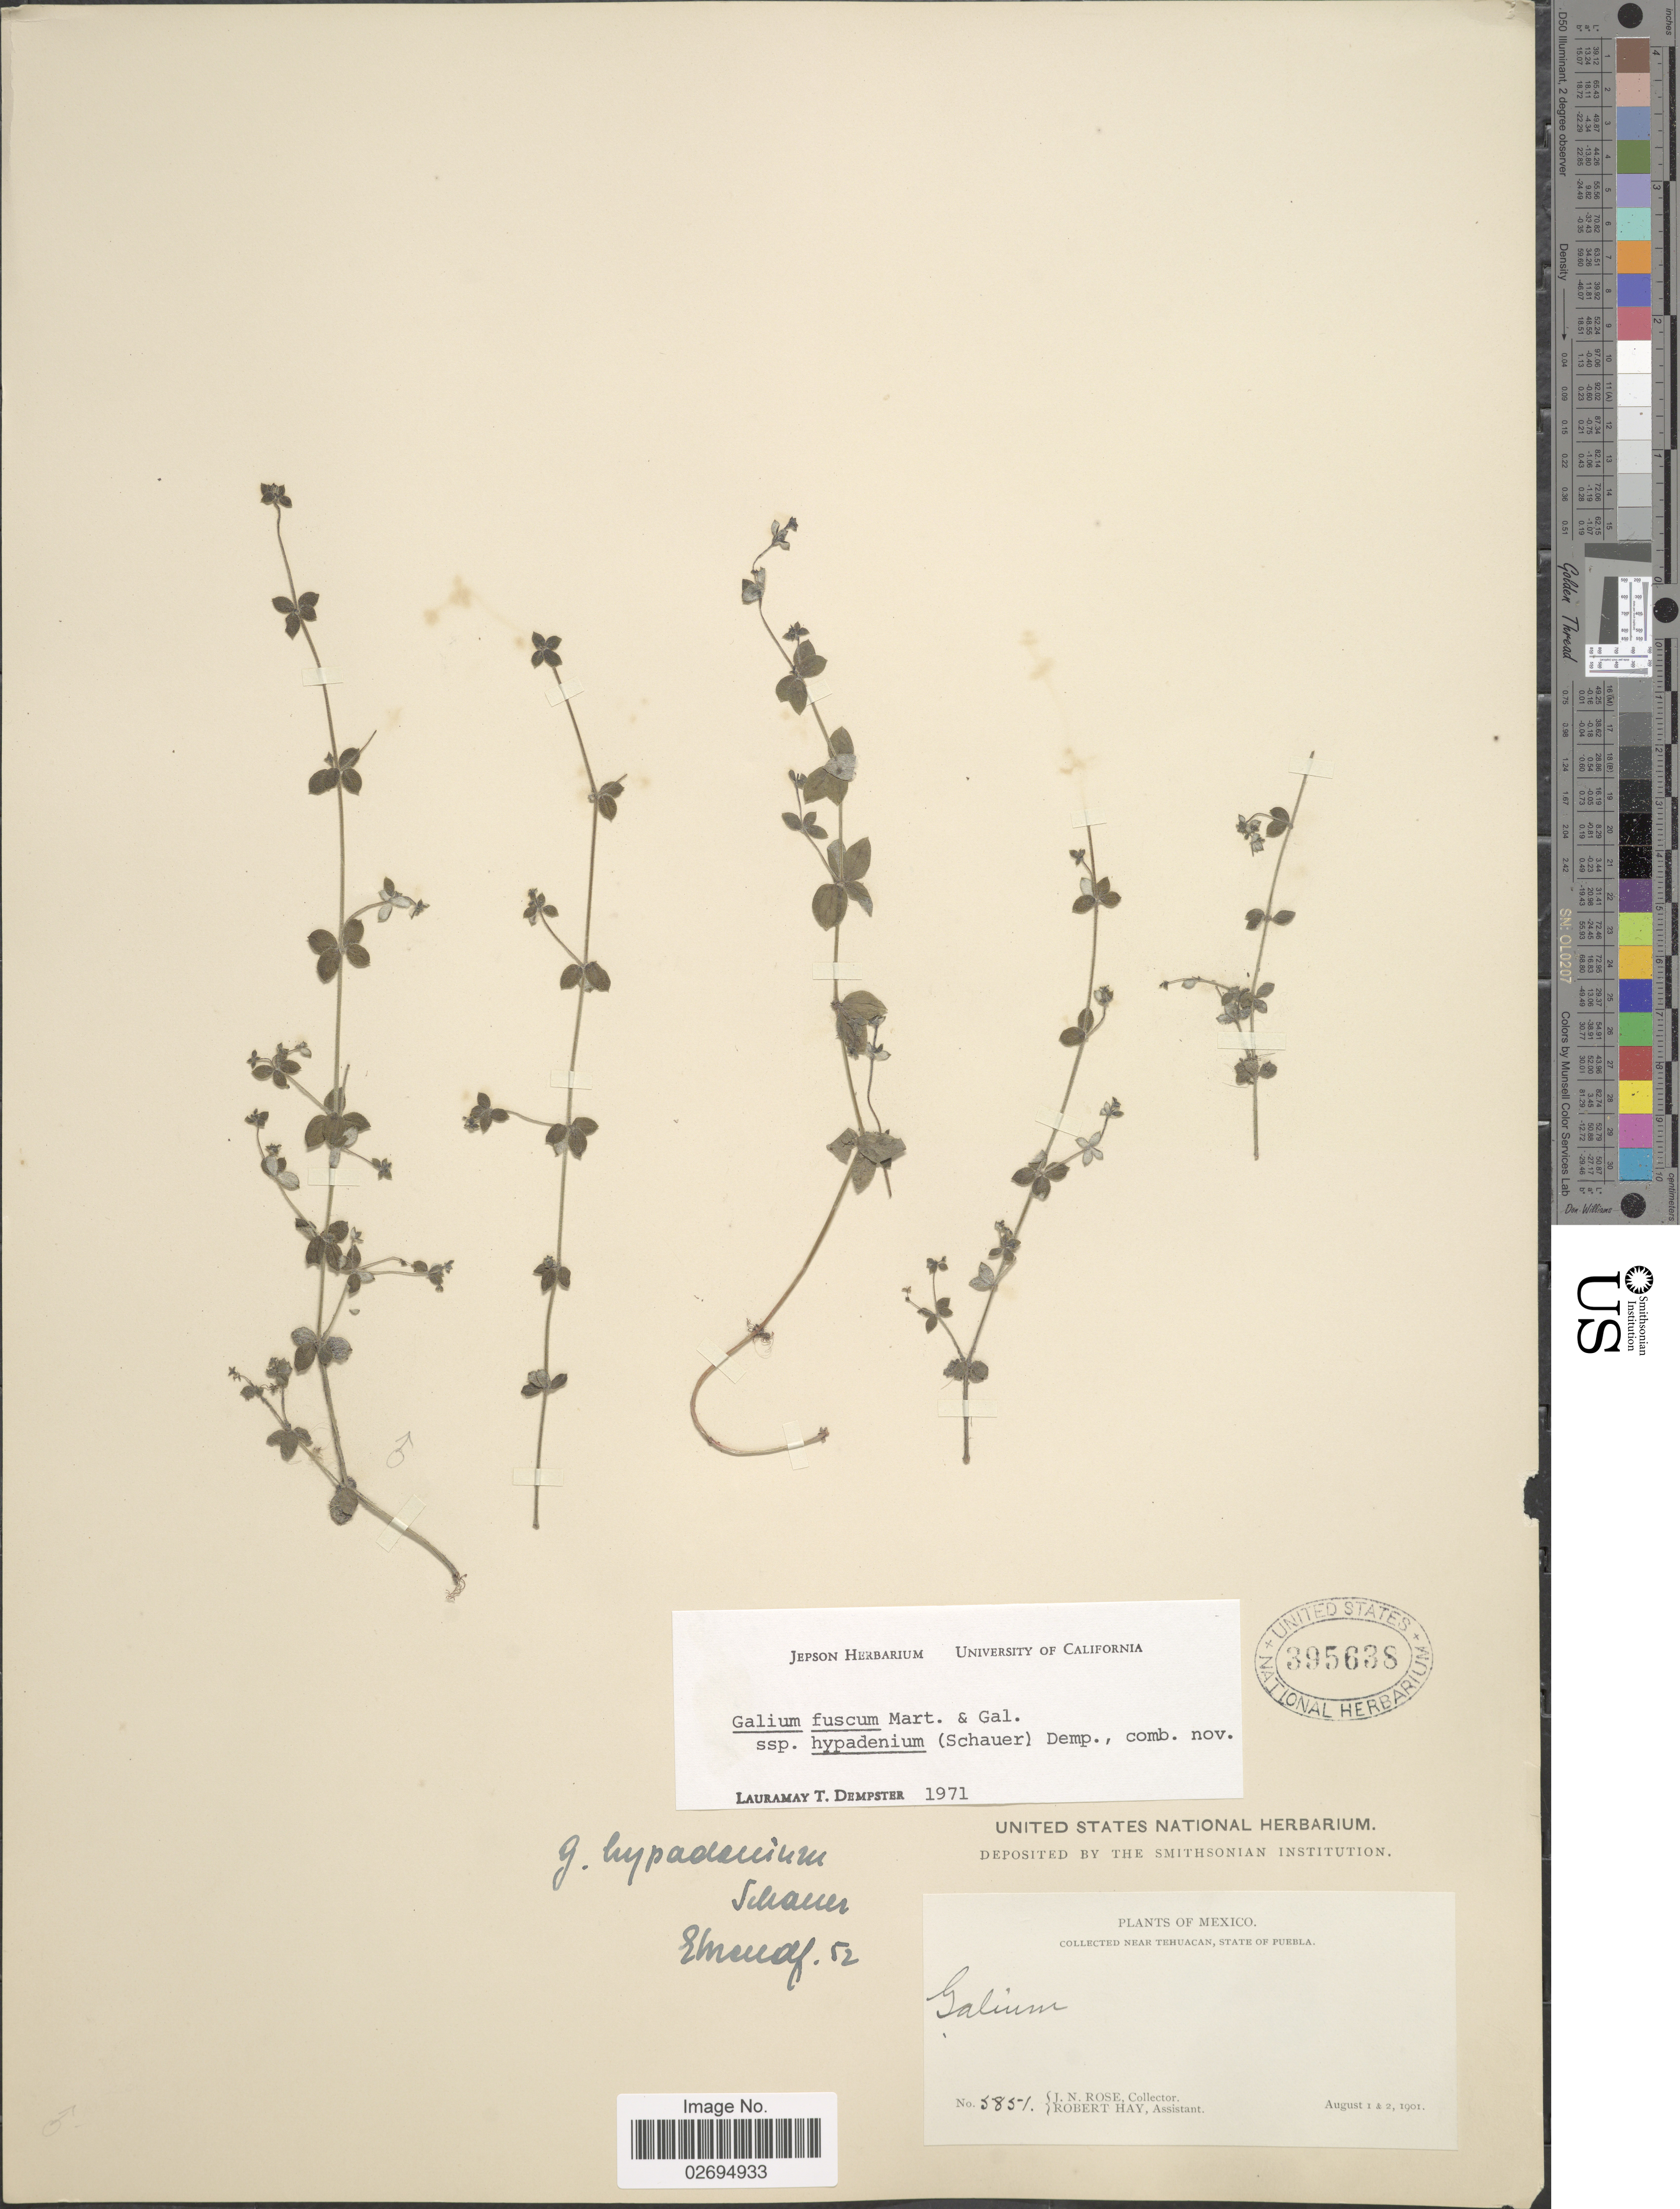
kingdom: Plantae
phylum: Tracheophyta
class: Magnoliopsida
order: Gentianales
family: Rubiaceae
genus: Galium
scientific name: Galium fuscum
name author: M. Martens & Galeotti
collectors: J. N. Rose & R. H. Hay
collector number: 5851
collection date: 1901-08-01/1901-08-02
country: Mexico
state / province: Puebla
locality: Near Tehuacan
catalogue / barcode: US 395638